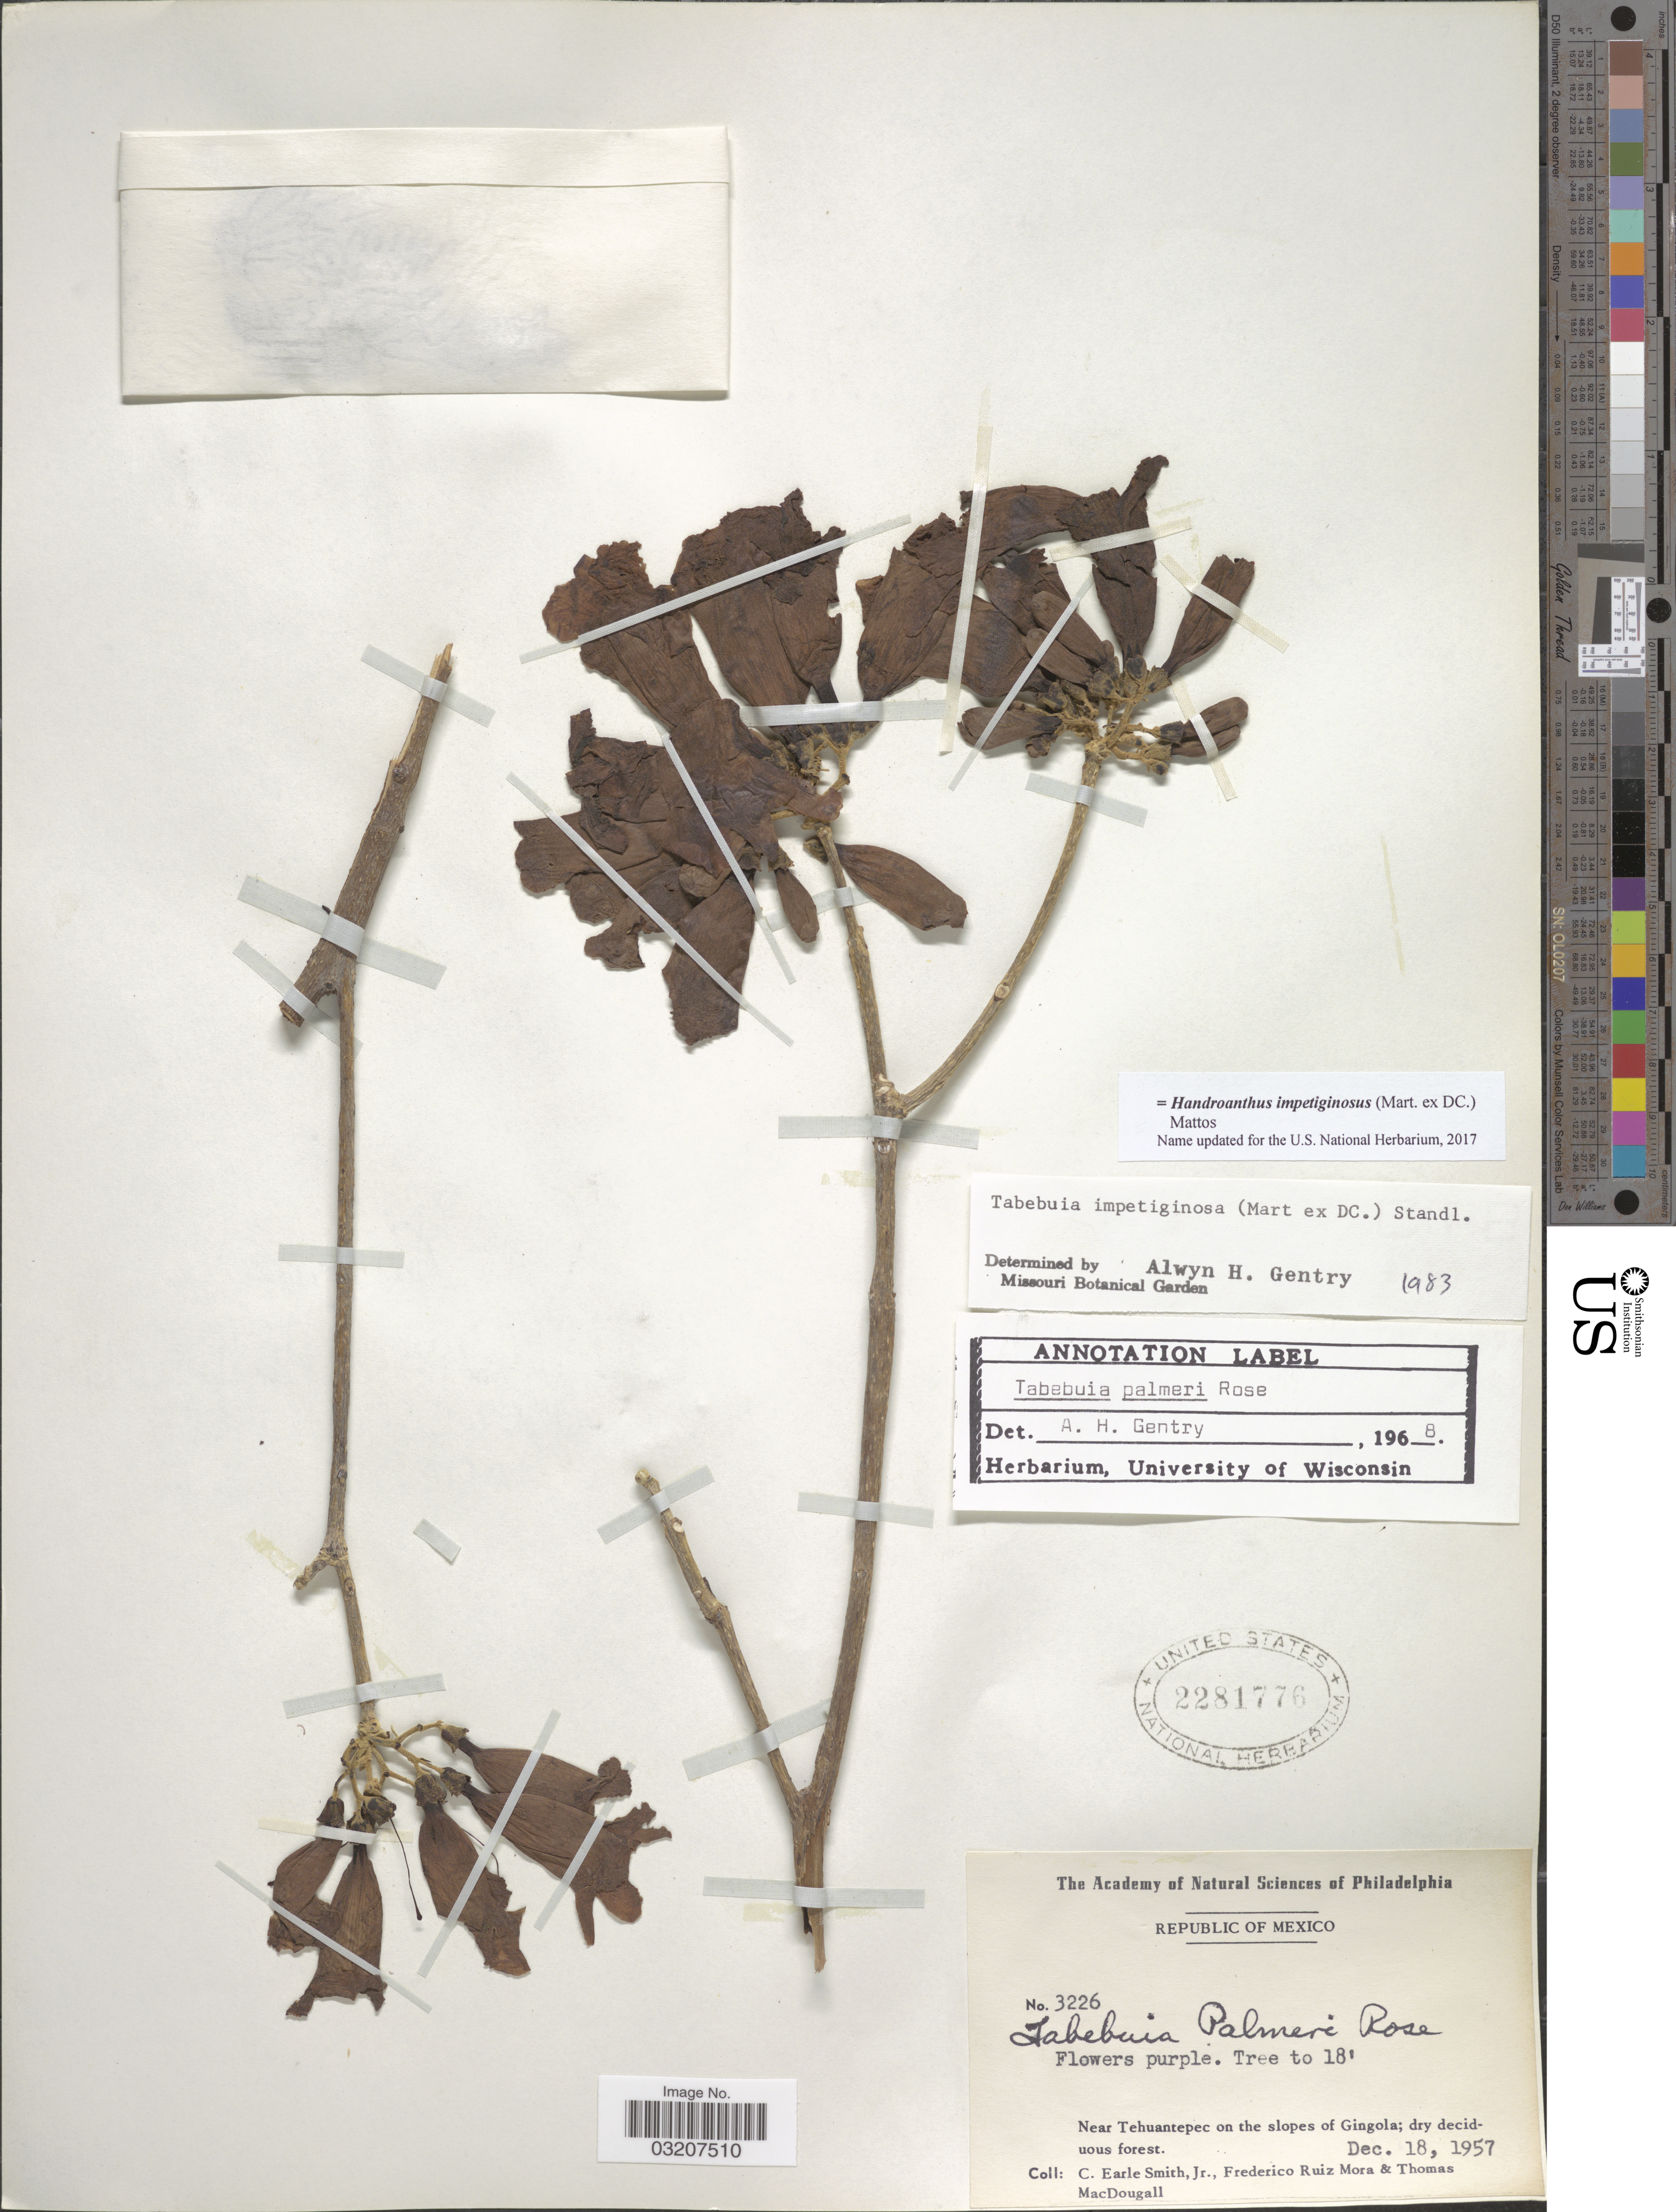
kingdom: Plantae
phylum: Tracheophyta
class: Magnoliopsida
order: Lamiales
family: Bignoniaceae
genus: Handroanthus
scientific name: Handroanthus impetiginosus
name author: (Mart. ex DC.) Mattos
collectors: C. E. Smith Jr., Ruiz Mora, F. & T. B. MacDougall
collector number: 3226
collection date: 1957-12-18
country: Mexico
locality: Near Tehuantepec on the slopes of Gingola.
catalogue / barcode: US 2281776